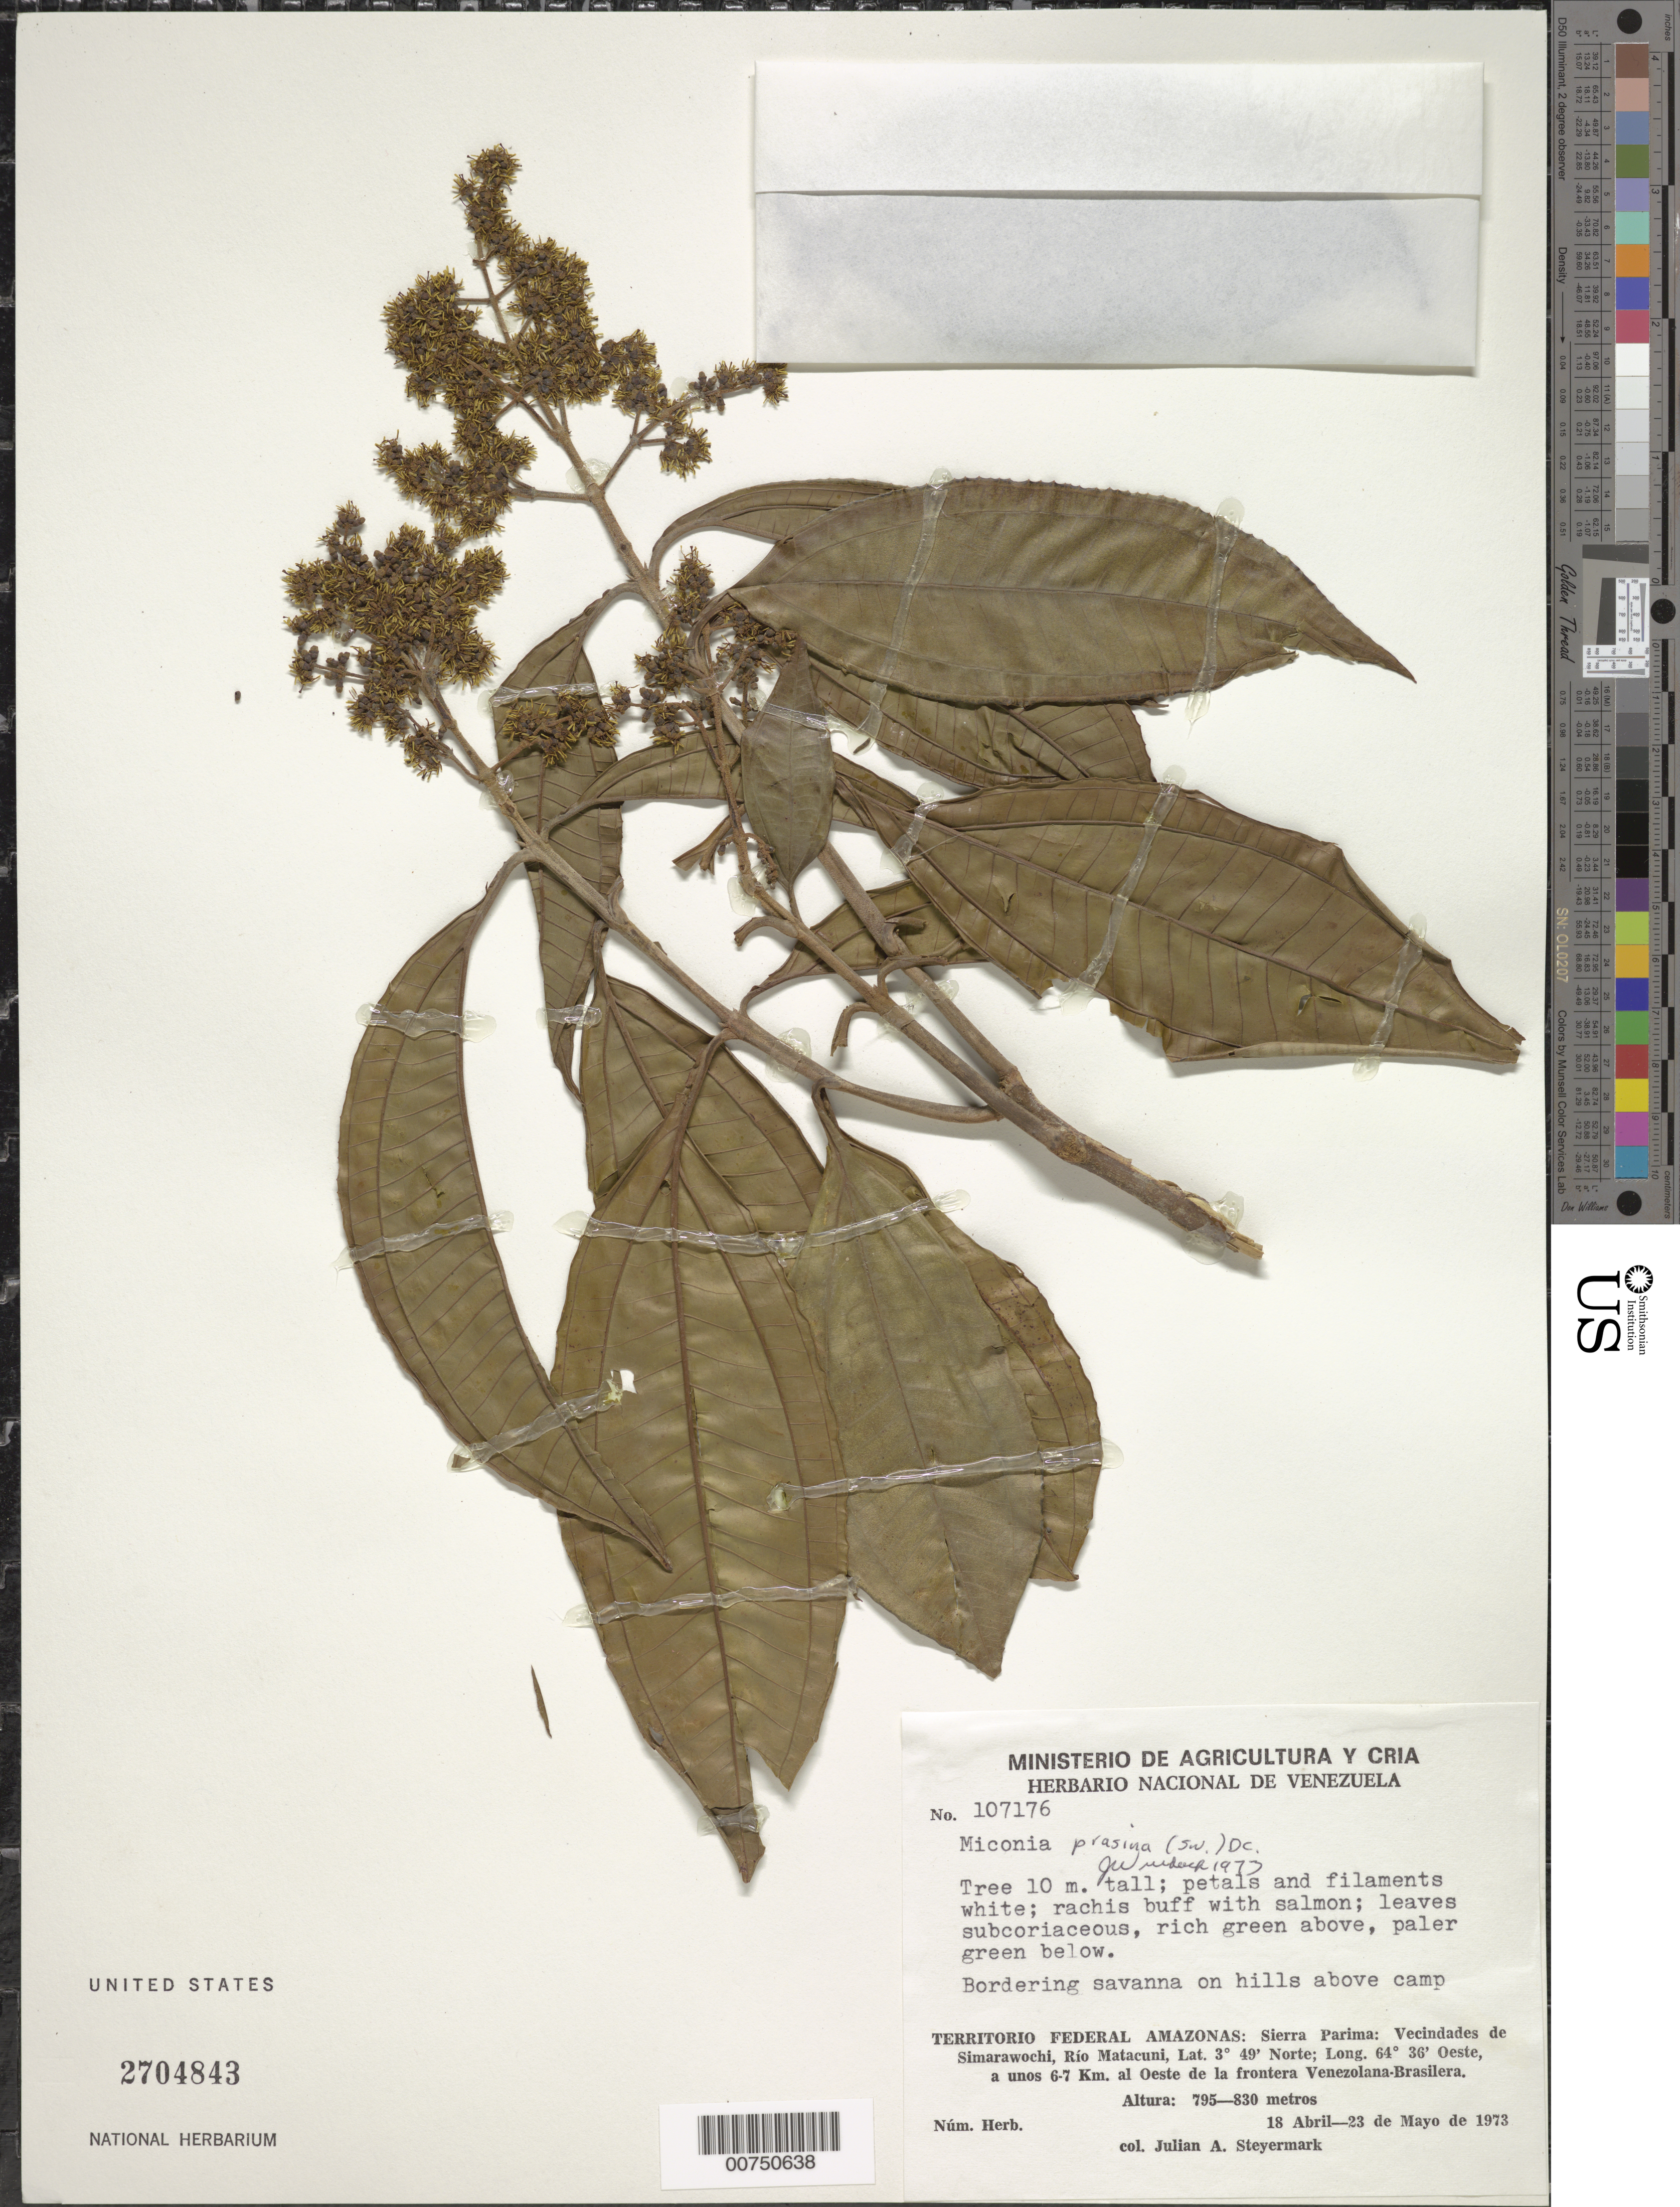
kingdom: Plantae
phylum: Tracheophyta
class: Magnoliopsida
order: Myrtales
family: Melastomataceae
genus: Miconia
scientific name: Miconia prasina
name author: (Sw.) DC.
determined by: Wurdack, John J., (US), US (UNITED STATES)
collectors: J. Steyermark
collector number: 107176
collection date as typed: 18-Apr-73 to 23-May-73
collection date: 1973-04-18/1973-05-23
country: Venezuela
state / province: Amazonas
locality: Sierra Parima; vec de Simarawochi, Río Matacuni, a unos 6-7 km al oeste de la frontera Venezolana-Brasilera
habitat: Bordering savnna on hills above camp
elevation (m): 795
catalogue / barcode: US 2704843